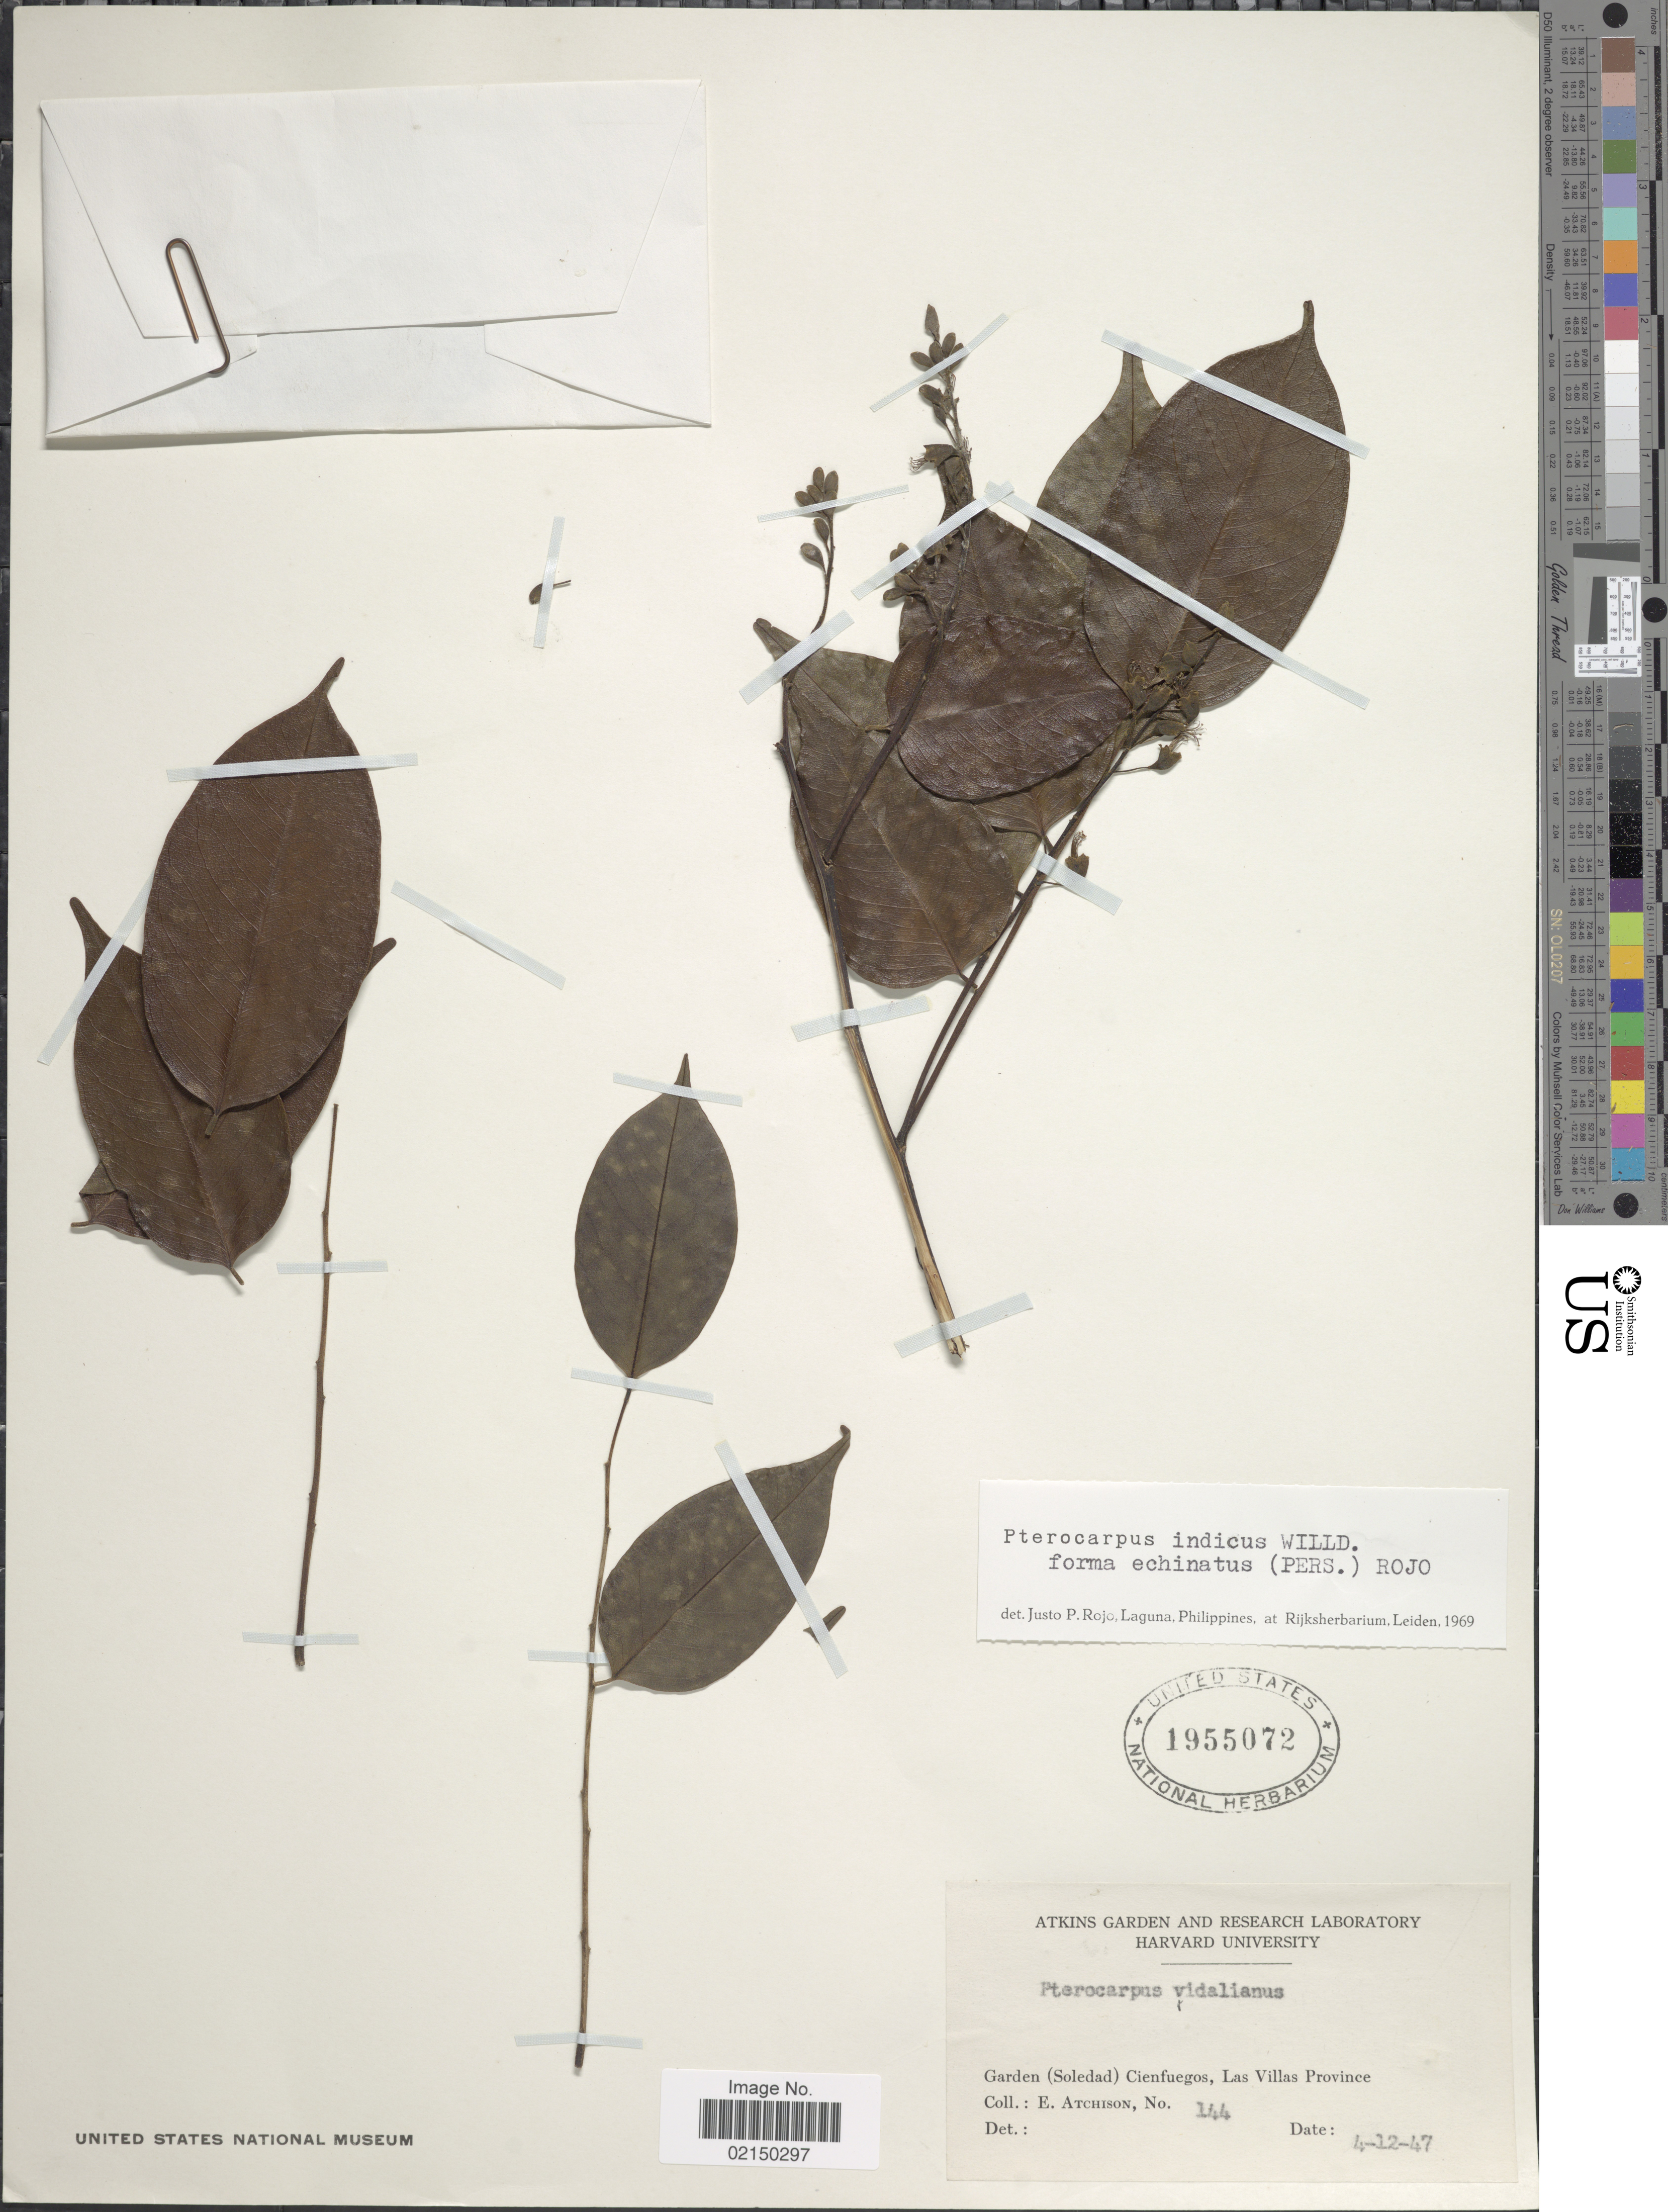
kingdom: Plantae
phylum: Tracheophyta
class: Magnoliopsida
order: Fabales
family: Fabaceae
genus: Pterocarpus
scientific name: Pterocarpus indicus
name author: Willd.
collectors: E. Atchison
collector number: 144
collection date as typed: Transcribed d/m/y: 12/4/47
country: Cuba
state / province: Las Villas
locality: Garden (Soledad) Cienfuegos.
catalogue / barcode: US 1955072